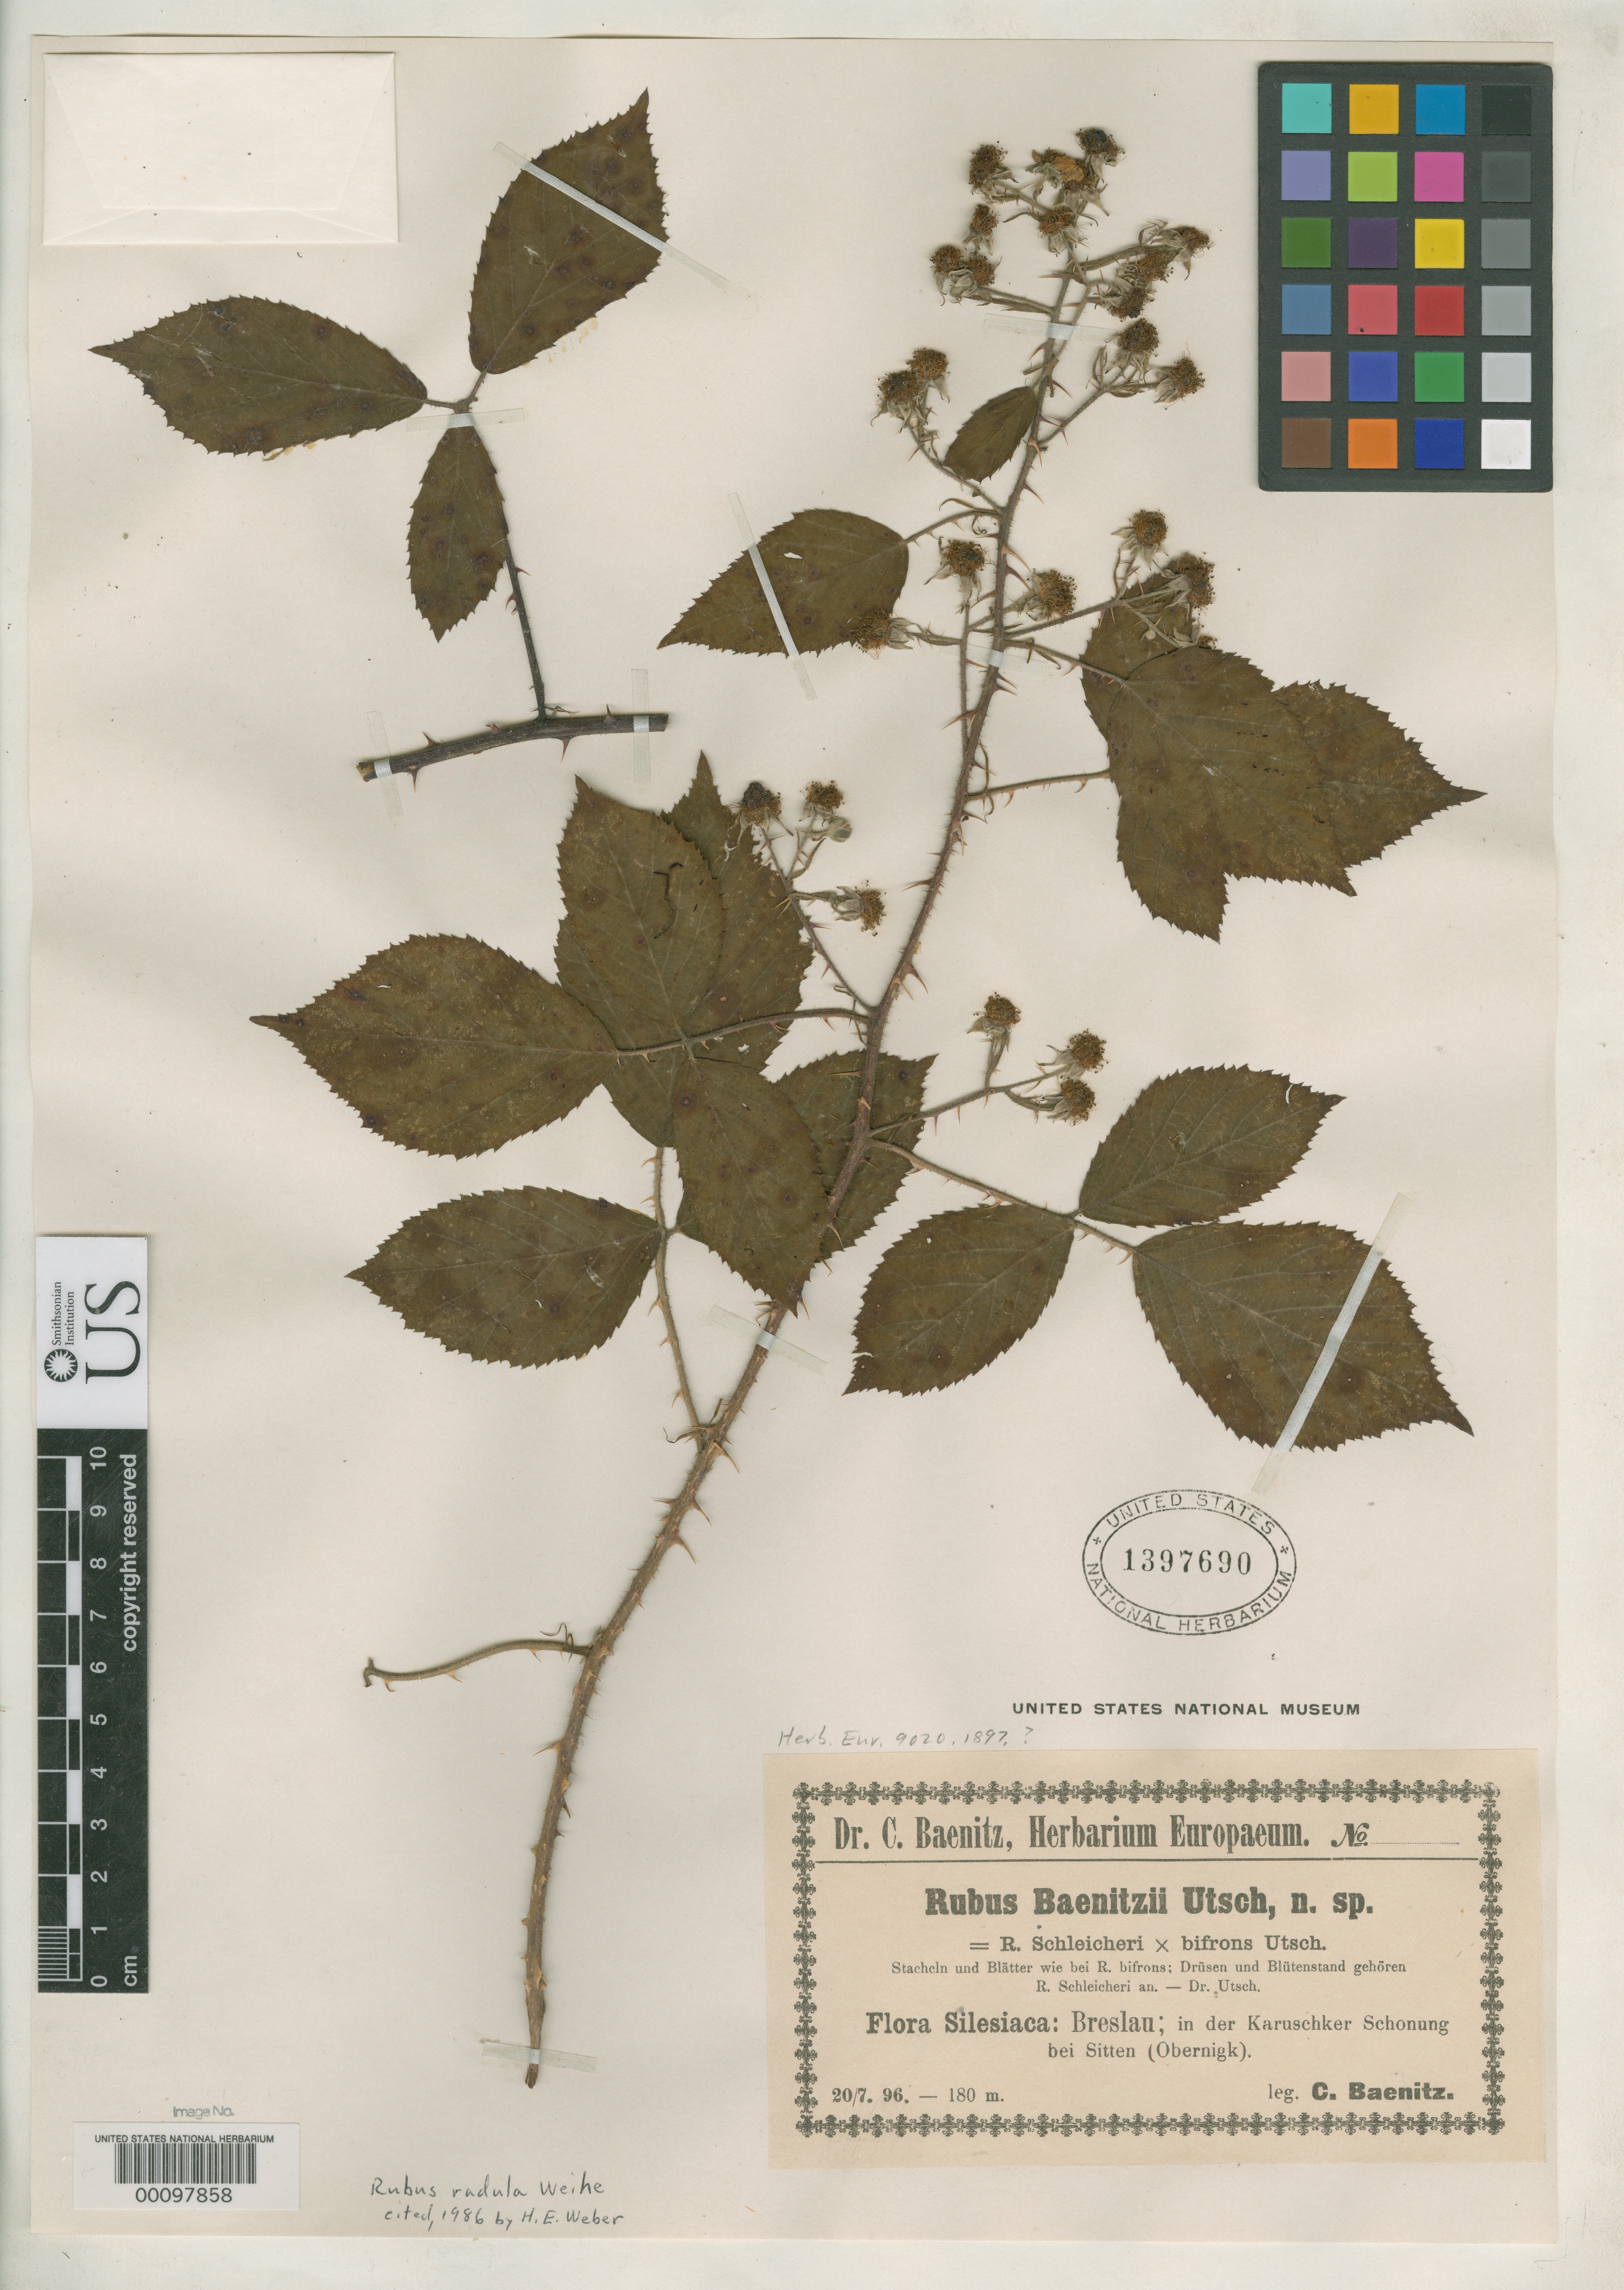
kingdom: Plantae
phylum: Tracheophyta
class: Magnoliopsida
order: Rosales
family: Rosaceae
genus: Rubus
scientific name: Rubus baenitzii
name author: Utsch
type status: Isolectotype; Type Collection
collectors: C. G. Baenitz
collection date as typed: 20 Jul 1896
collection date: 1896-07-20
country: Poland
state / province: Dolnoslaskie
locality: Wroclaw (ex Breslau), near Obernigk.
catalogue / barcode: US 1397690